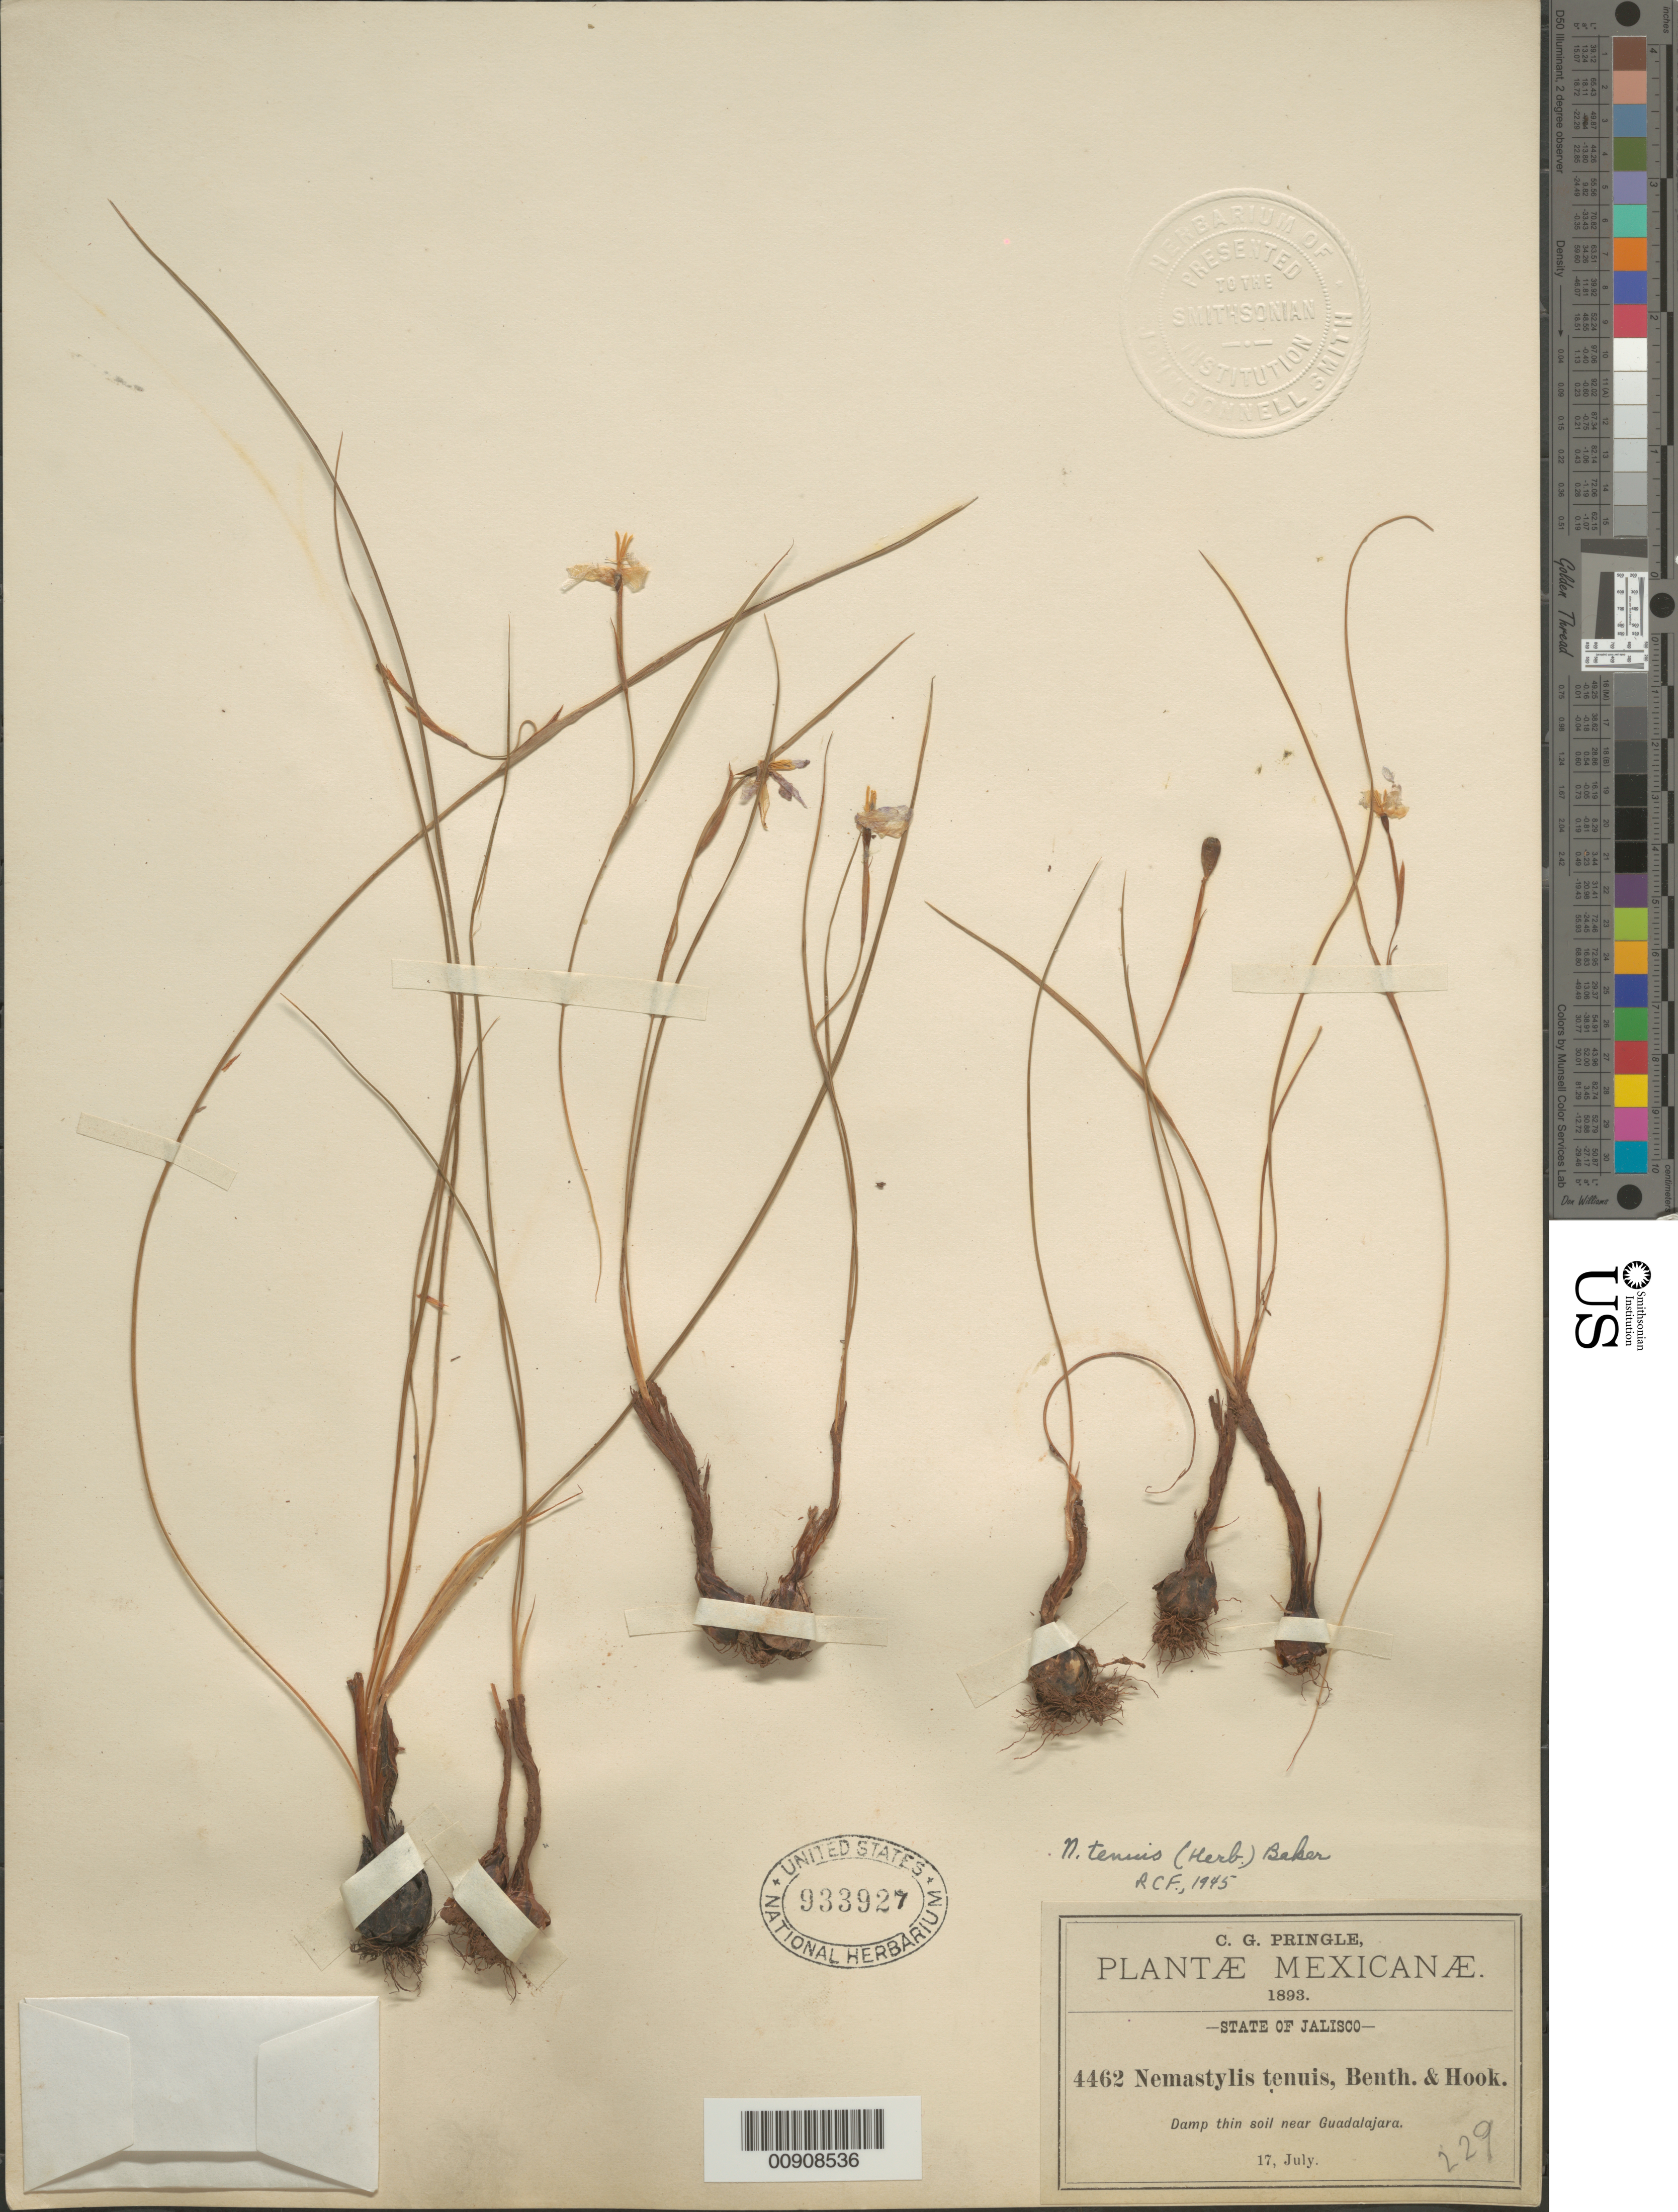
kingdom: Plantae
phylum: Tracheophyta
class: Liliopsida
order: Asparagales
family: Iridaceae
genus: Nemastylis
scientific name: Nemastylis tenuis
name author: (Herb.) S. Watson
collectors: C. G. Pringle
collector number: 4462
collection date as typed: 17 Jul 1893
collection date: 1893-07-17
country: Mexico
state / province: Jalisco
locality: Near Guadalajara, State of Jalisco.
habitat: Damp thin soil.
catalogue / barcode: US 933927